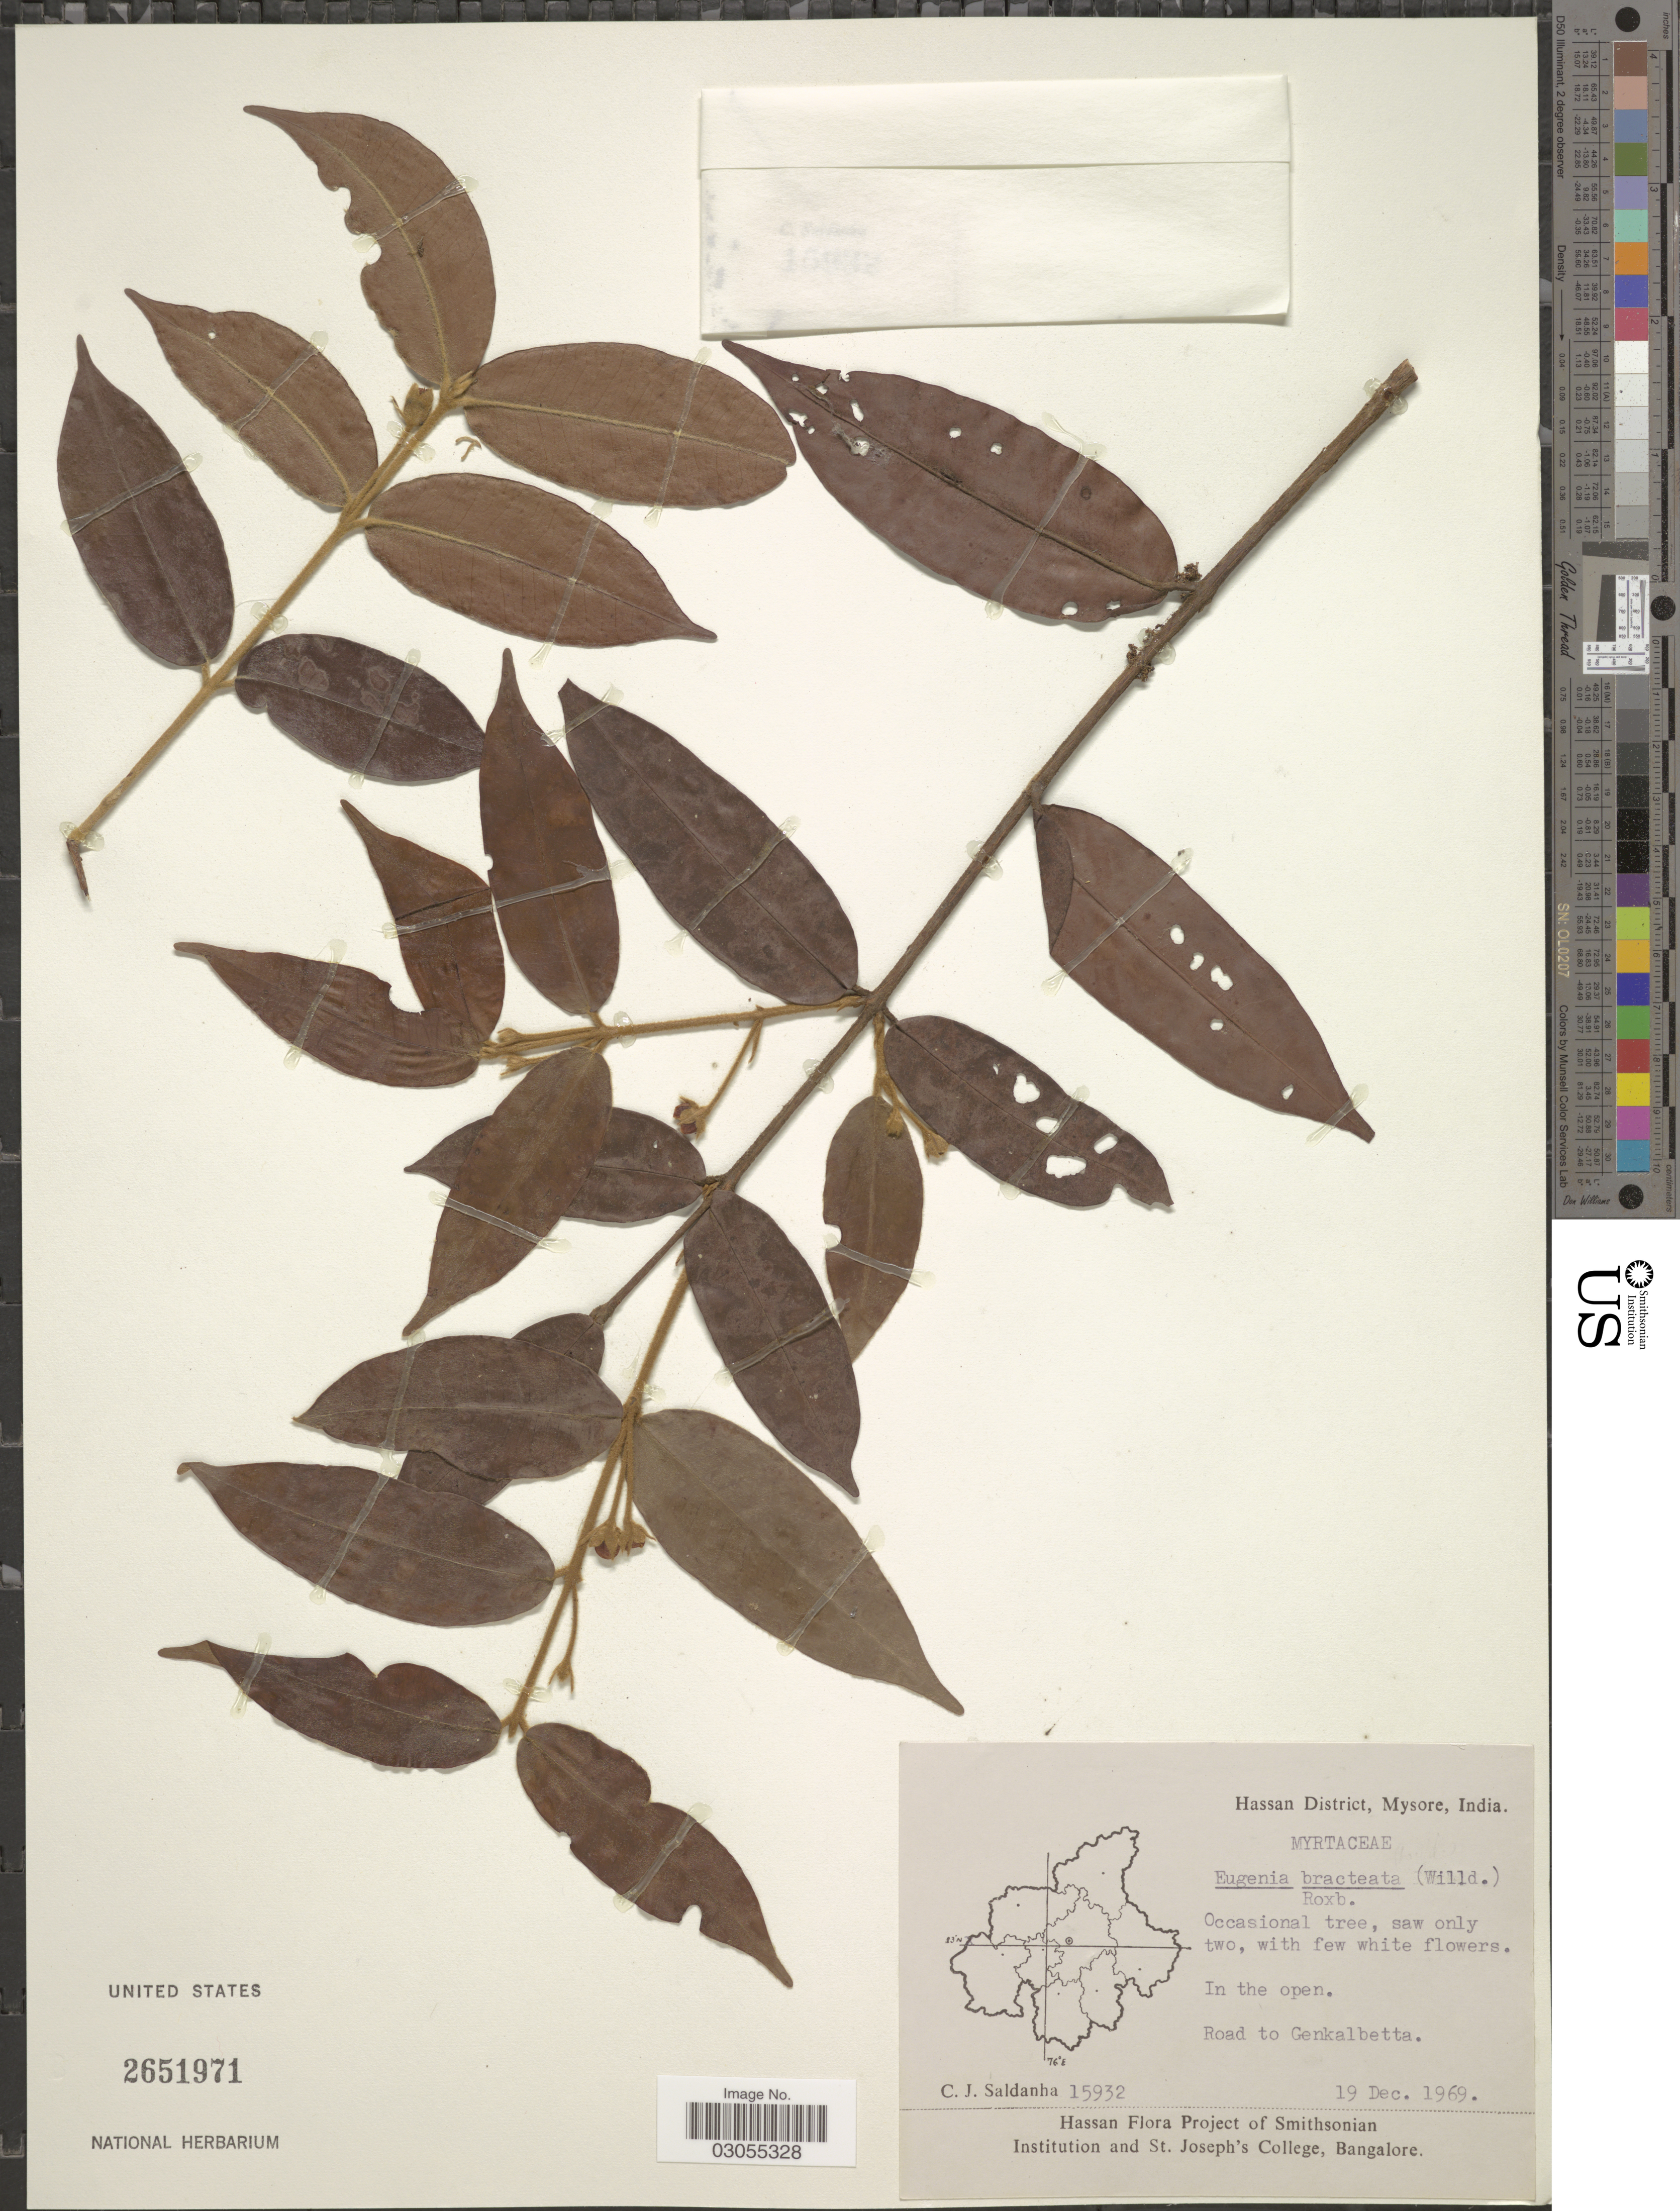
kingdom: Plantae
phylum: Tracheophyta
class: Magnoliopsida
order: Myrtales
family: Myrtaceae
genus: Eugenia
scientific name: Eugenia bracteata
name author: Rich.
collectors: C. J. Saldanha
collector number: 15932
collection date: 1969-12-19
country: India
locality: Hassan District, Mysore. Road to Genkalbetta.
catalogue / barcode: US 2651971